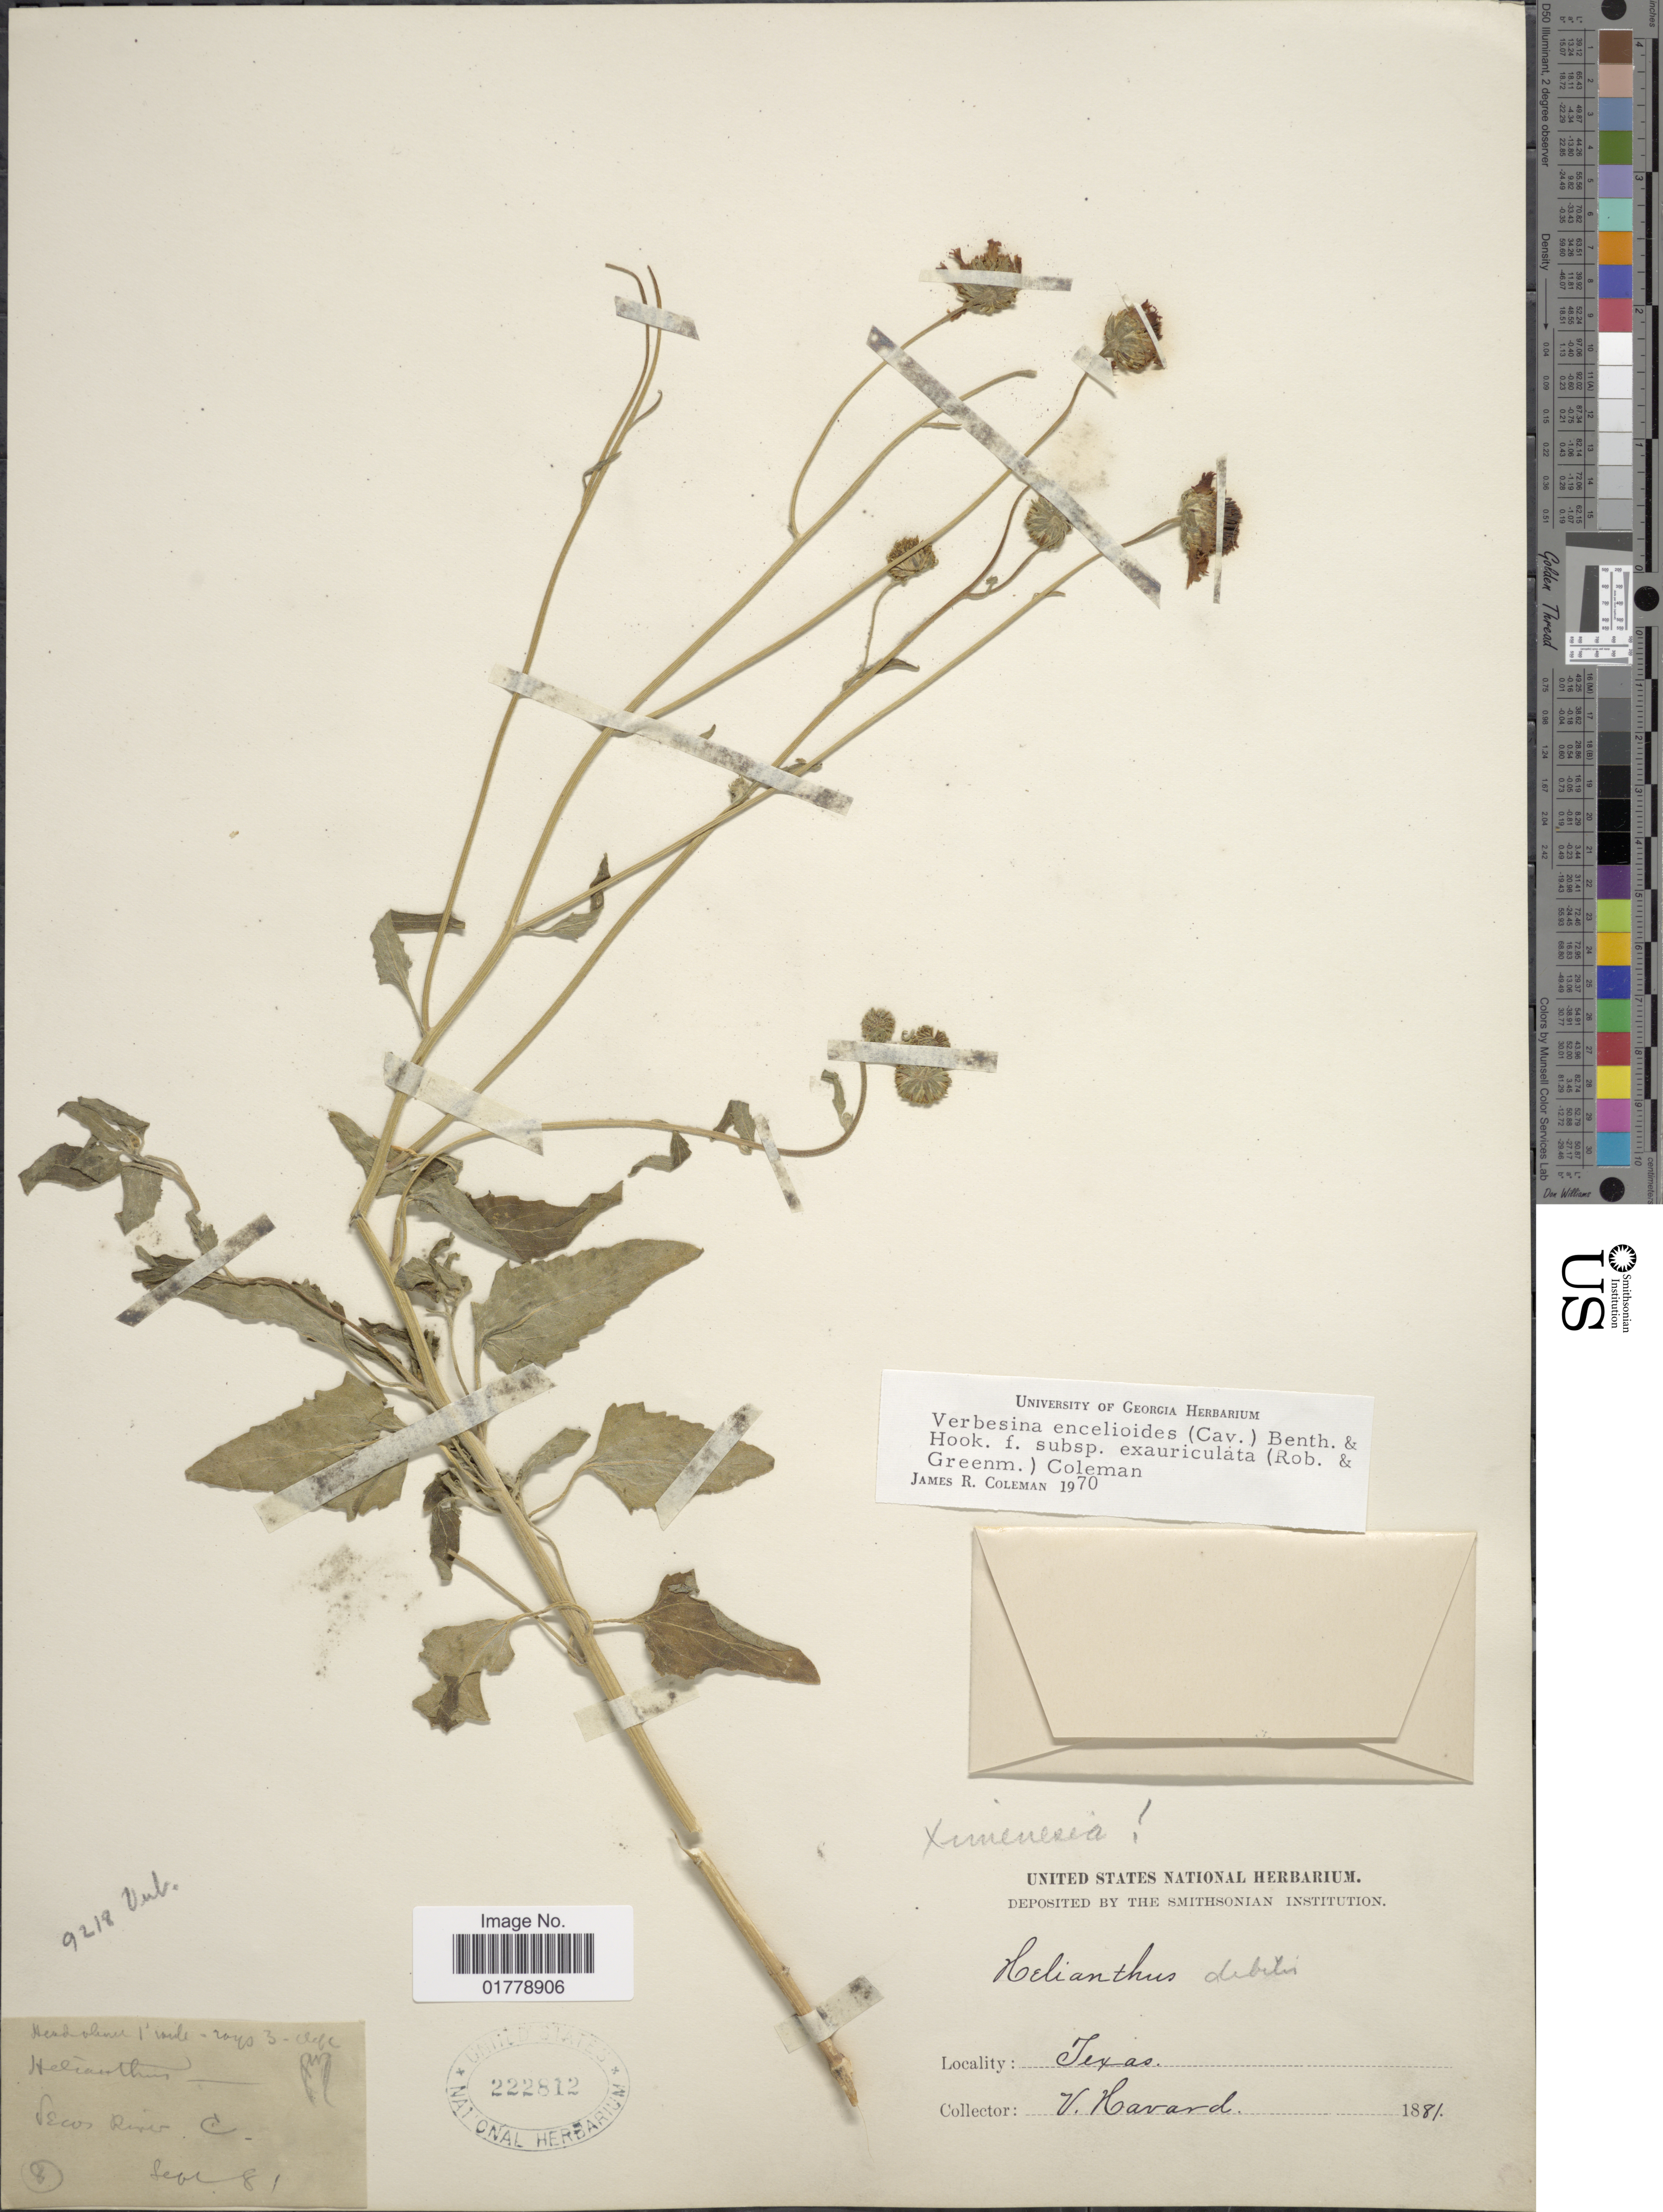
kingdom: Plantae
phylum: Tracheophyta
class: Magnoliopsida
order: Asterales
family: Asteraceae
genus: Verbesina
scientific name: Verbesina encelioides var. cana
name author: (B.L. Rob.) Greenm.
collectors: V. Havard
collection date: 1881-02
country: United States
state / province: Texas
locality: Pecos River Co.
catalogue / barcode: US 222812